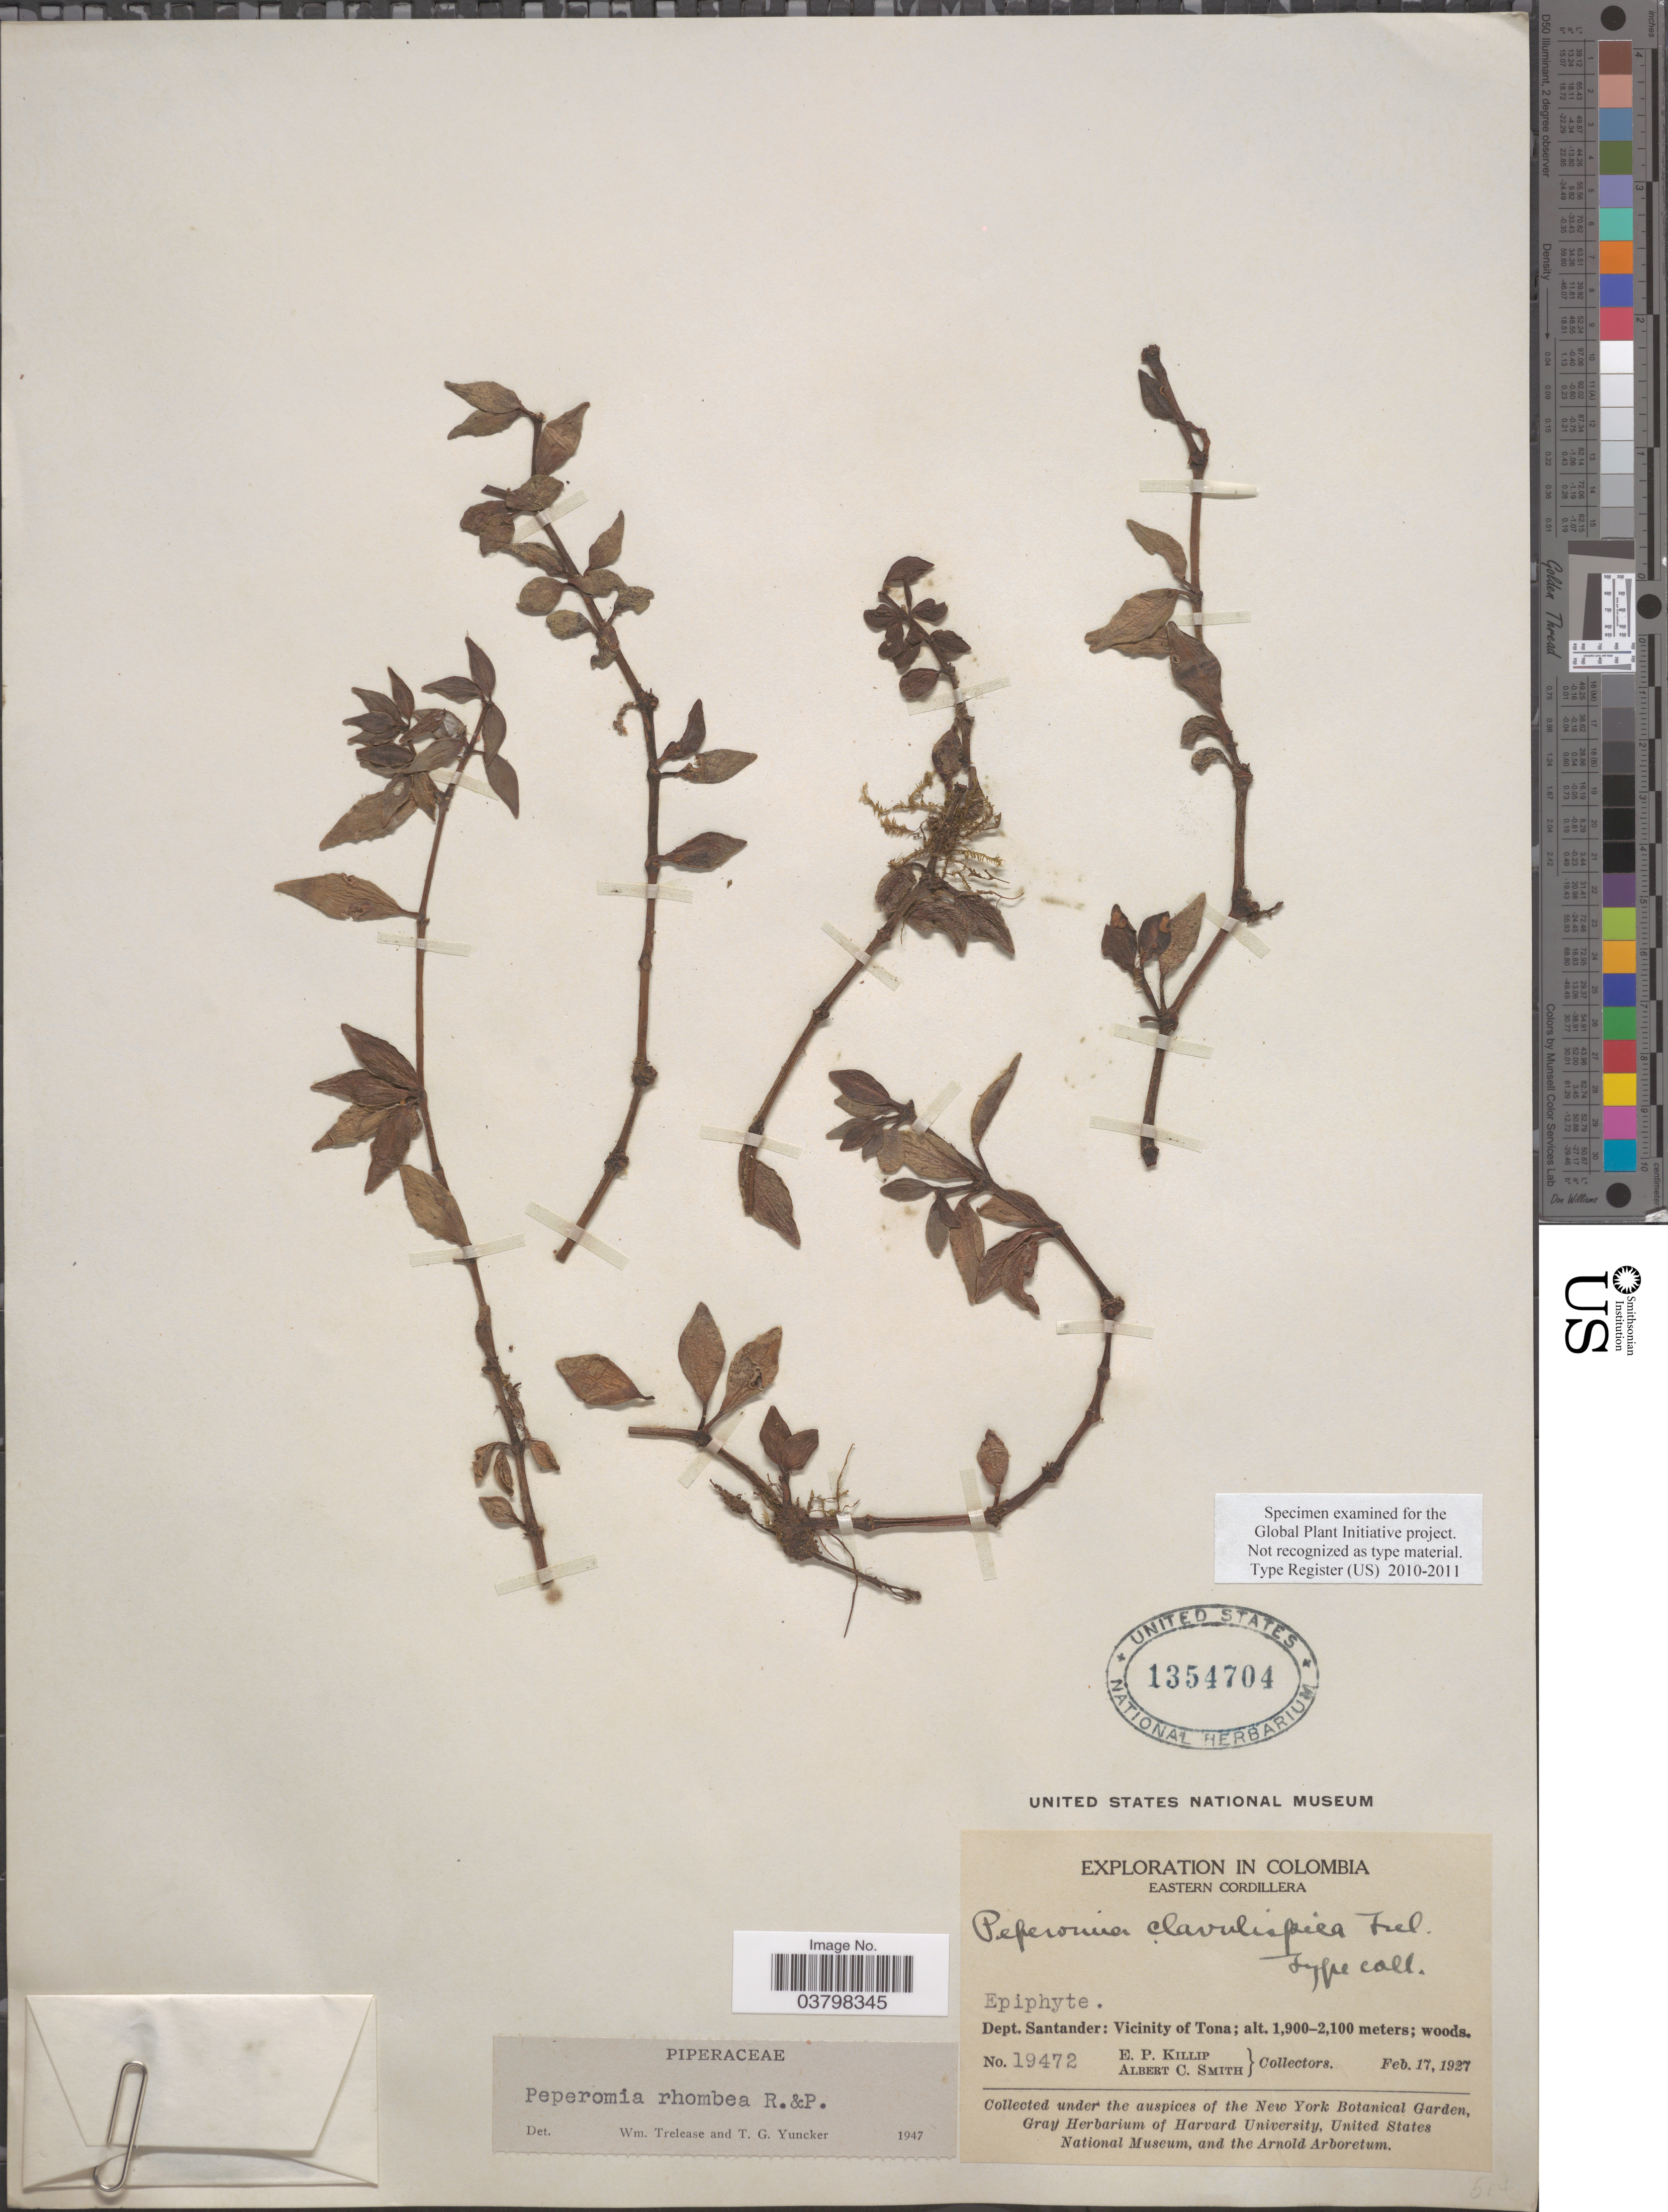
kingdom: Plantae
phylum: Tracheophyta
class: Magnoliopsida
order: Piperales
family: Piperaceae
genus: Peperomia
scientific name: Peperomia rhombea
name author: Ruiz & Pav.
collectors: E. P. Killip & A. C. Smith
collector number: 19472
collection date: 1927-02-17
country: Colombia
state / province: Santander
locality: Eastern Cordillera. Dept. Santander: Vicinity of Tona.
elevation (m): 1900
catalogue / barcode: US 1354704